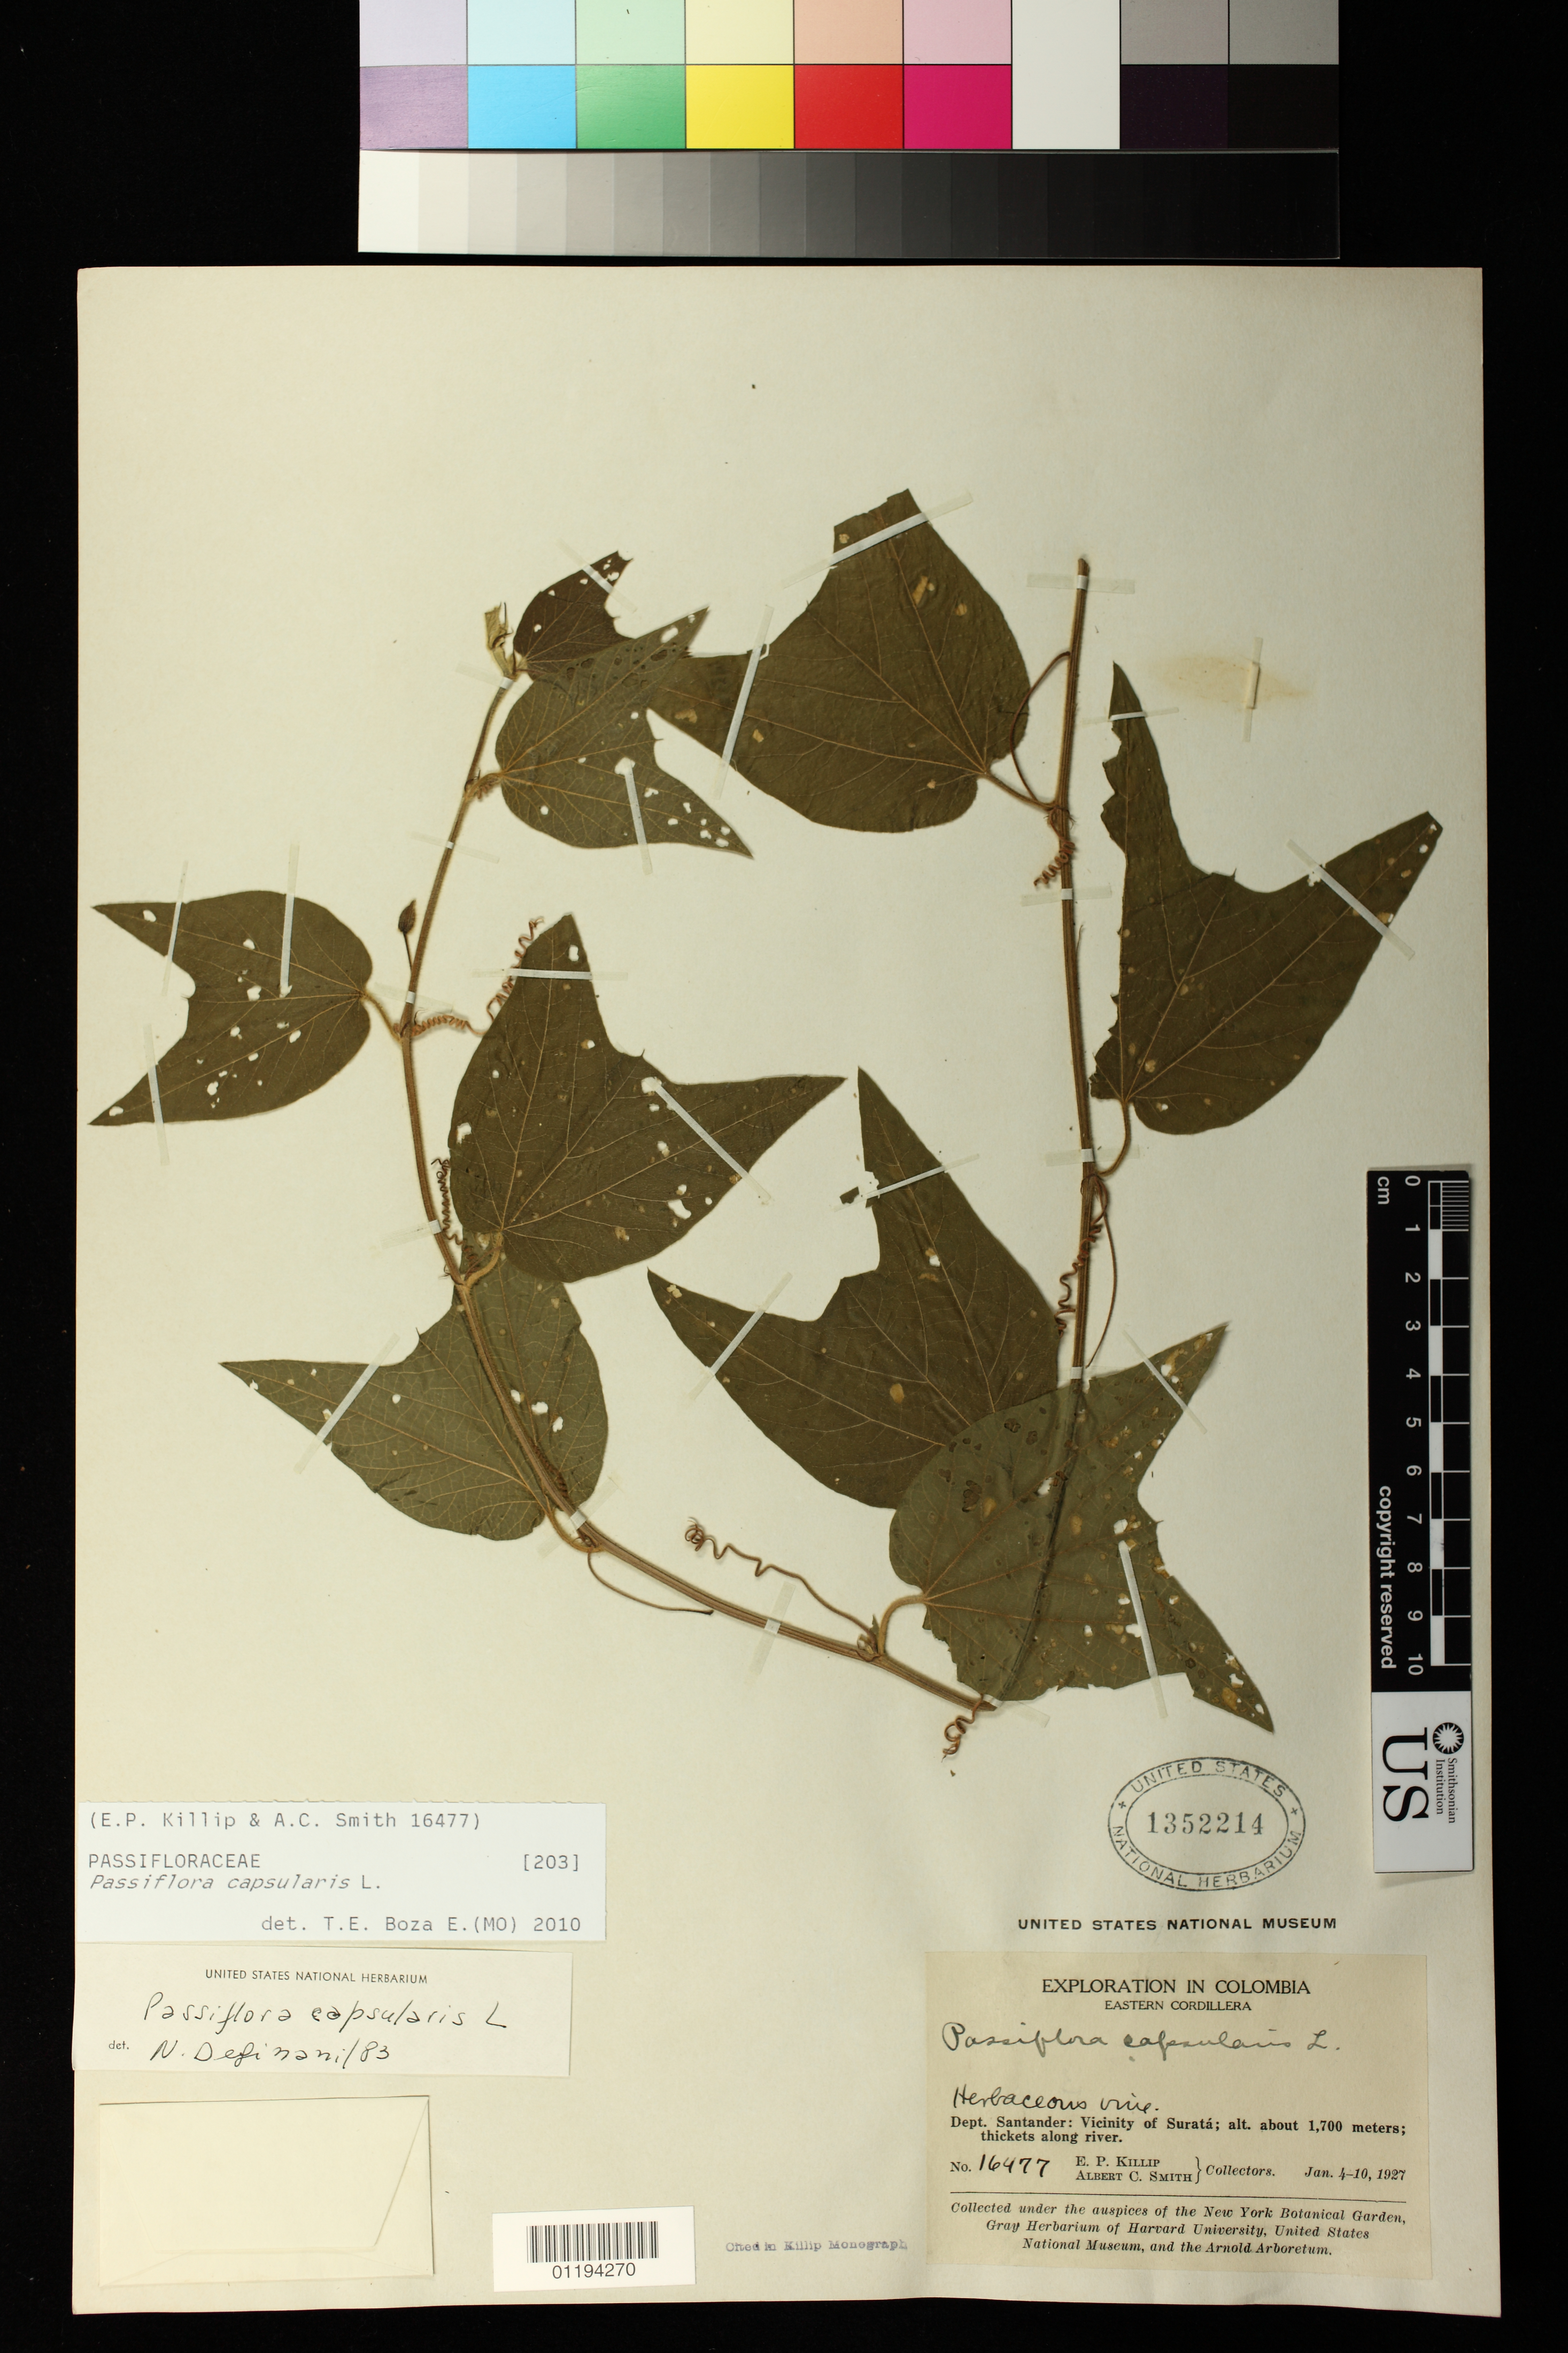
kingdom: Plantae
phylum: Tracheophyta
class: Magnoliopsida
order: Malpighiales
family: Passifloraceae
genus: Passiflora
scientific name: Passiflora capsularis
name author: L.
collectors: E. P. Killip & A. C. Smith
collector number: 16477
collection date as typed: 1927 Jan 04 1927 Jan 10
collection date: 1927-01-10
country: Colombia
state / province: Santander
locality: Vicinity of Surata; thickets along river.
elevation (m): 1700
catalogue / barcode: US 1352214